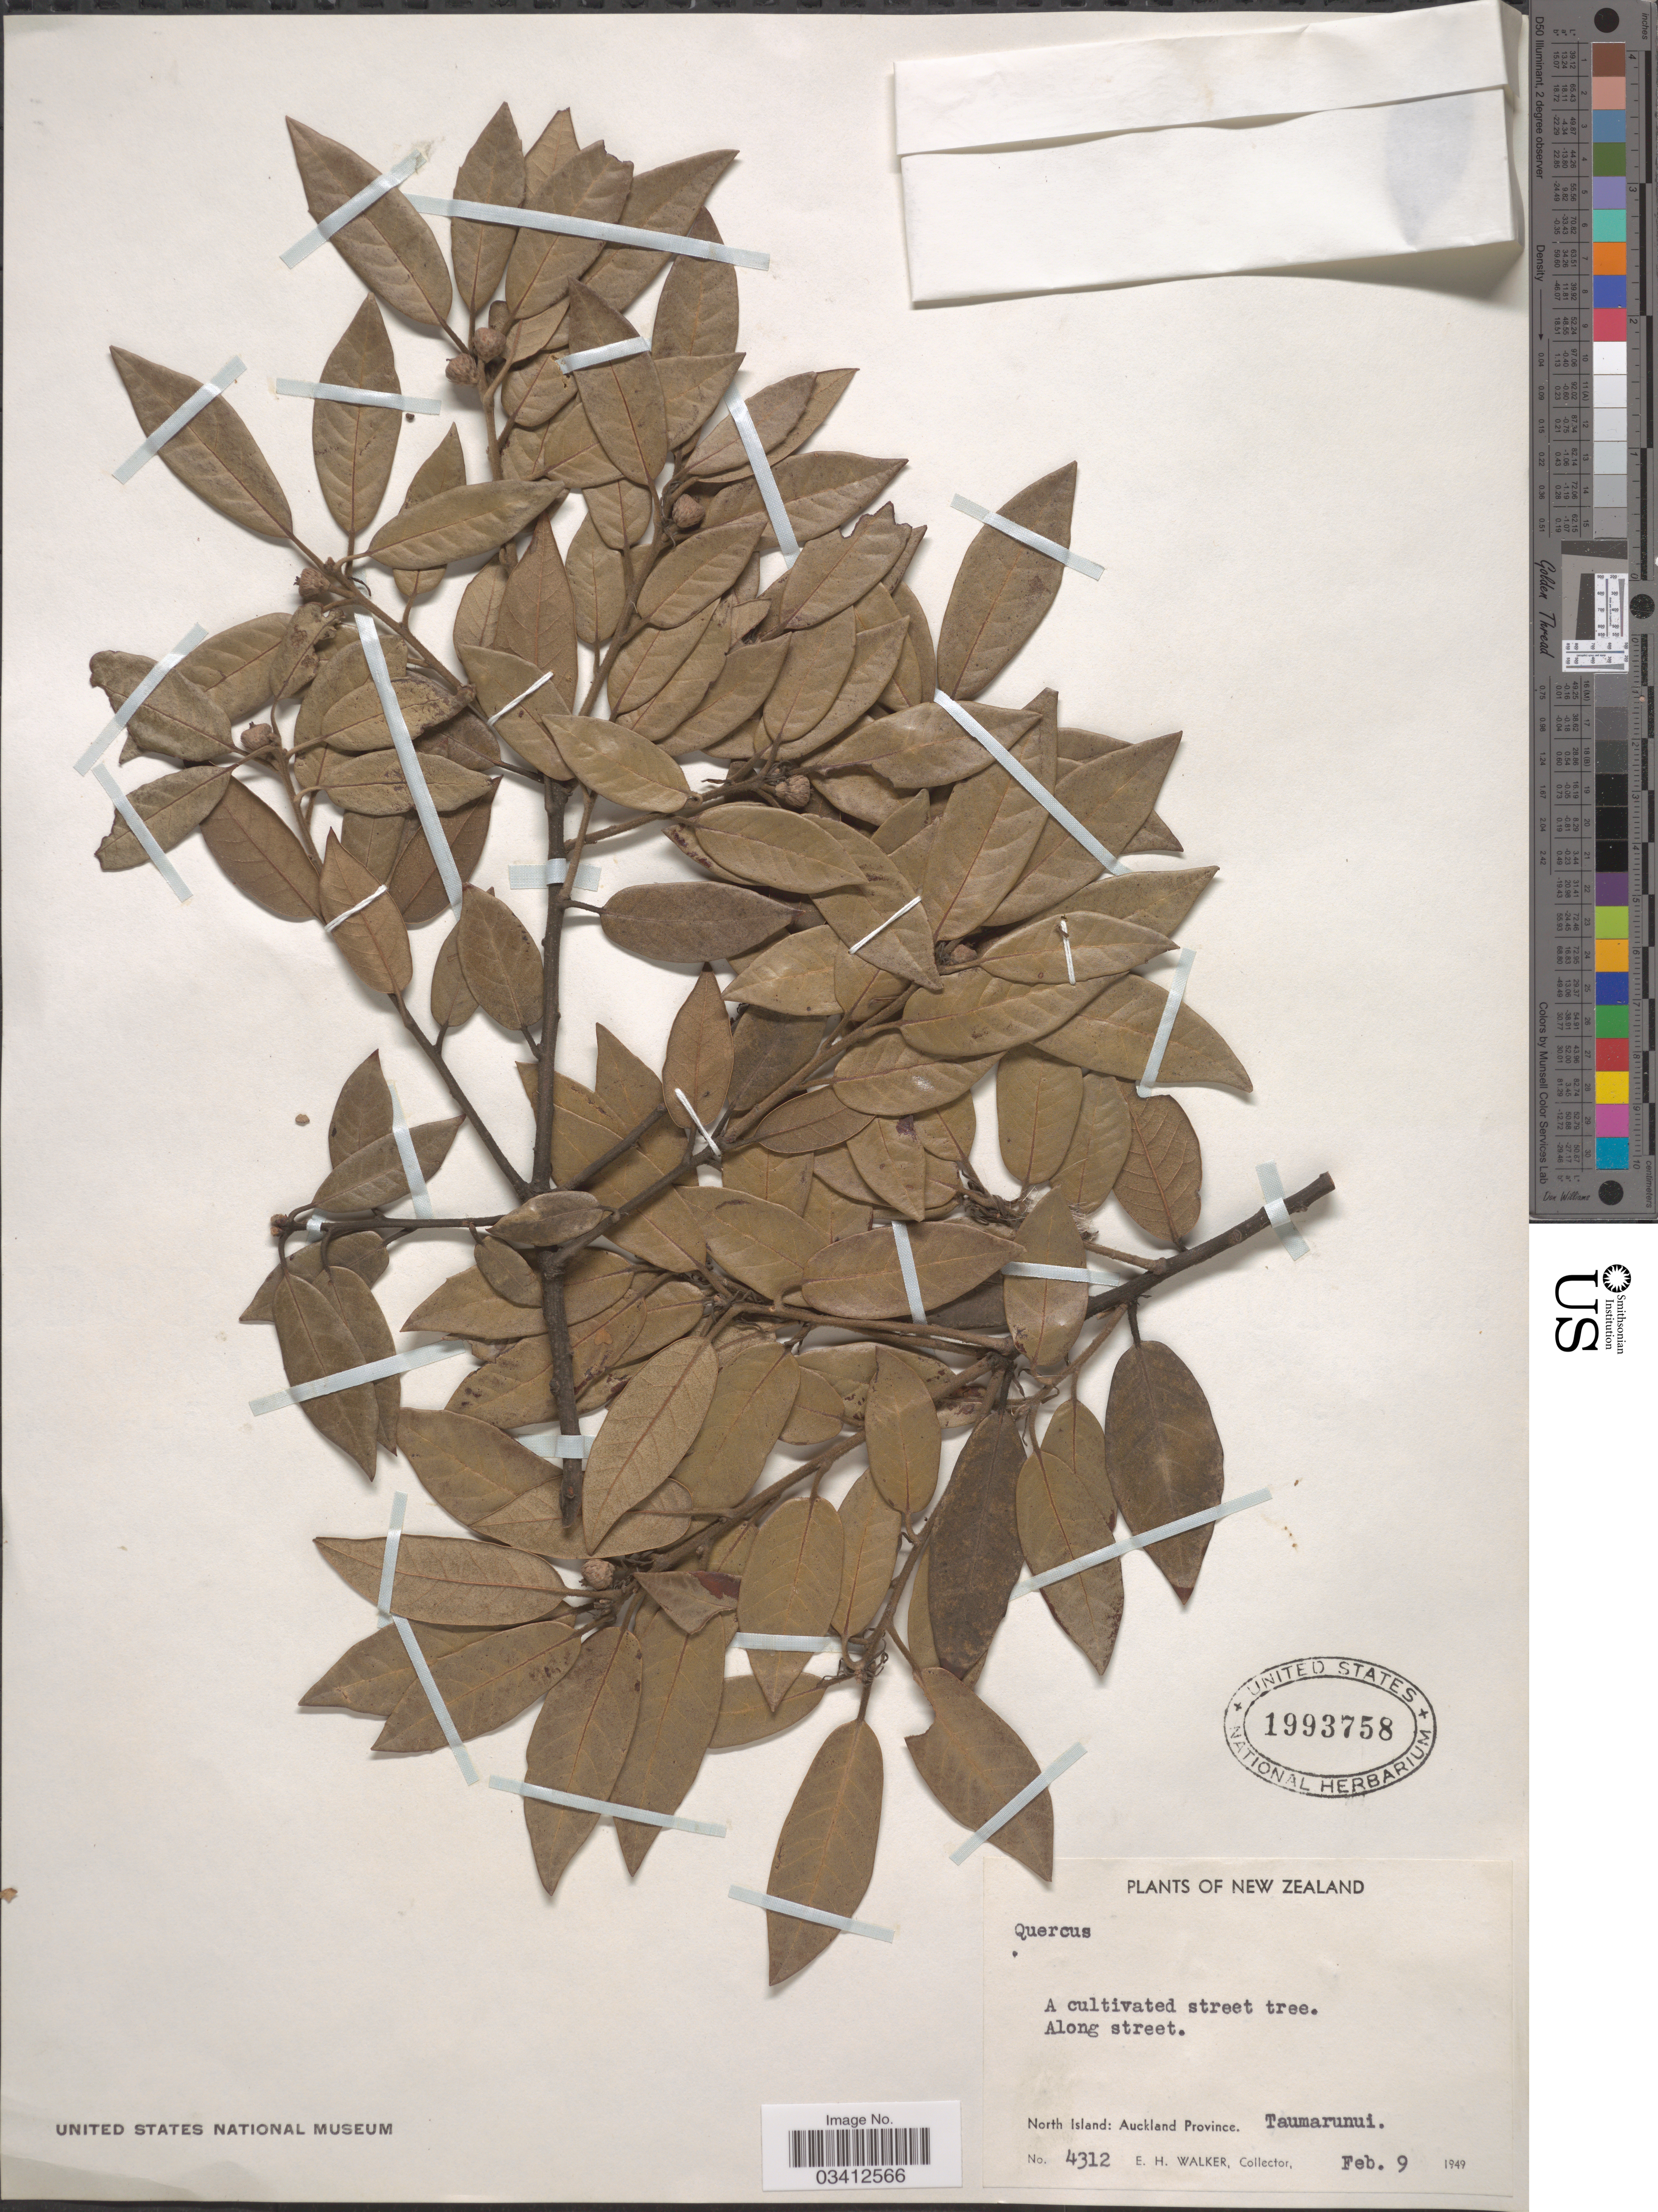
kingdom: Plantae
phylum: Tracheophyta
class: Magnoliopsida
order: Fagales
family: Fagaceae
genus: Quercus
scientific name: Quercus sp.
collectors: E. H. Walker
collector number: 4312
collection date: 1949-02-09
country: New Zealand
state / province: Auckland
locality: Along street. North Island. Taumarunui.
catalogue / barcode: US 1993758